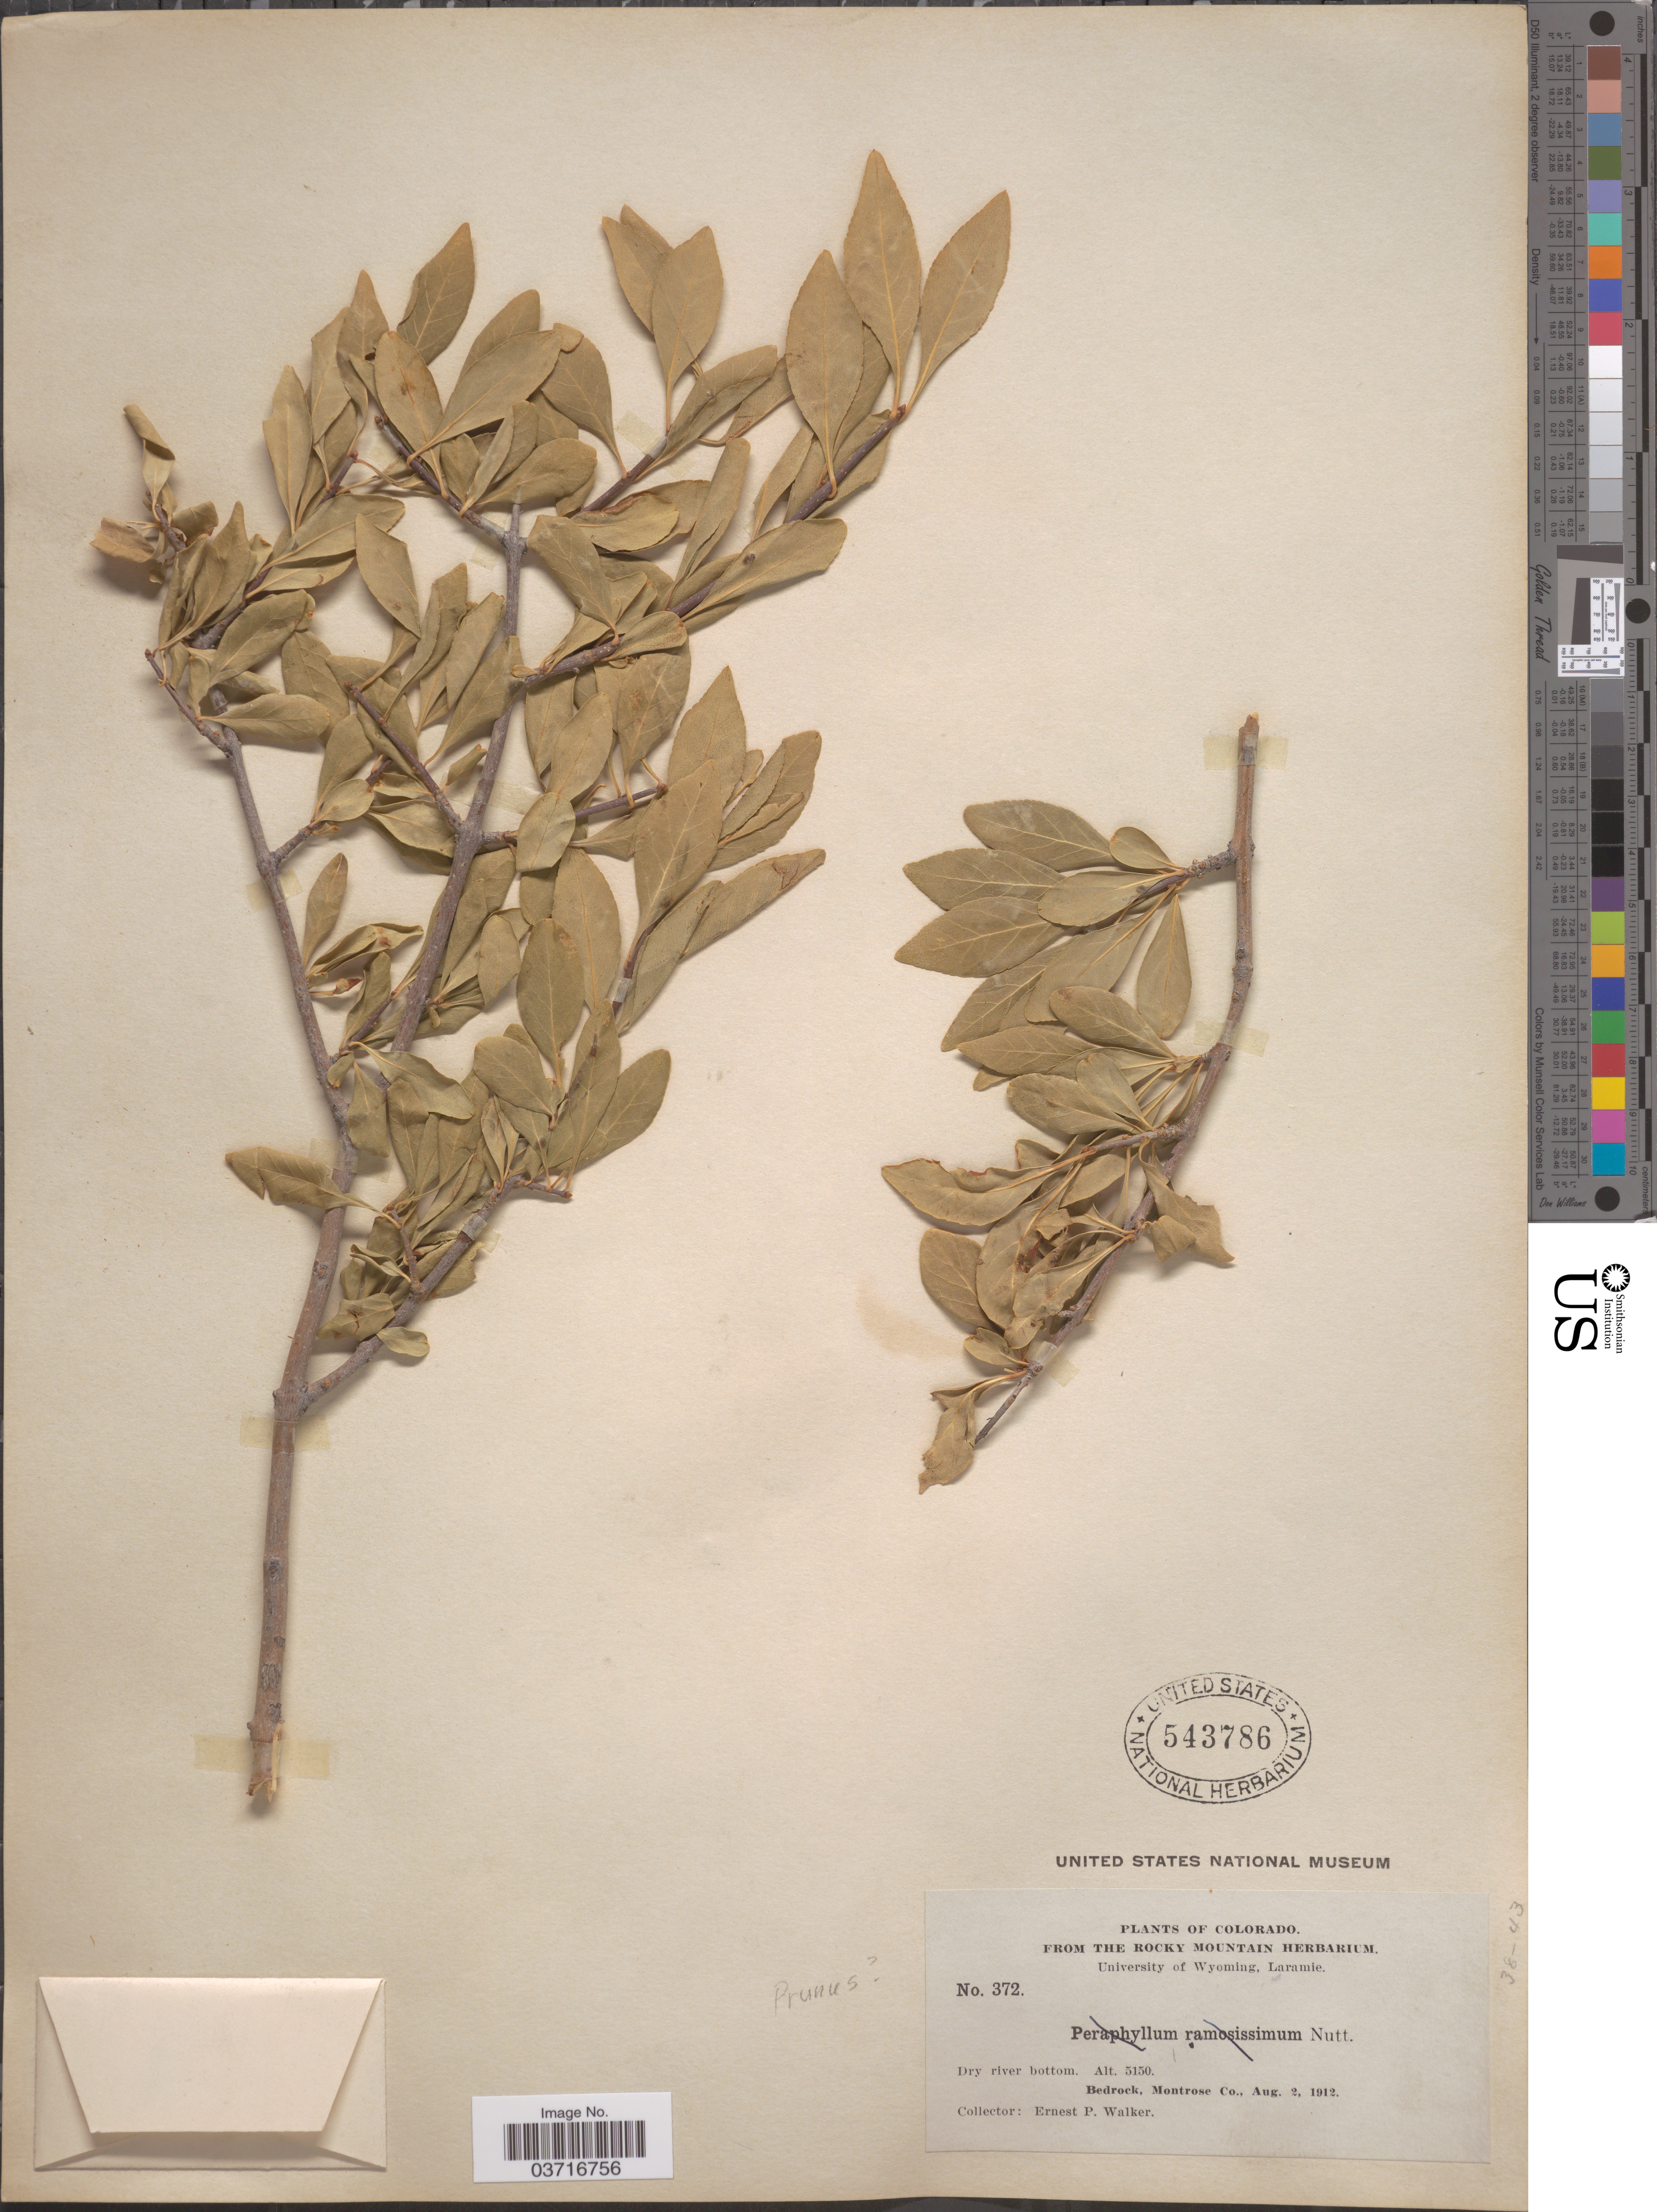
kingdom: Plantae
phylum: Tracheophyta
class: Magnoliopsida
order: Rosales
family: Rosaceae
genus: Prunus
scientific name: Prunus sp.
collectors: E. P. Walker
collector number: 372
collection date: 1912-08-02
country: United States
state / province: Colorado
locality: Bedrock, Montrose Co.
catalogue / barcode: US 543786